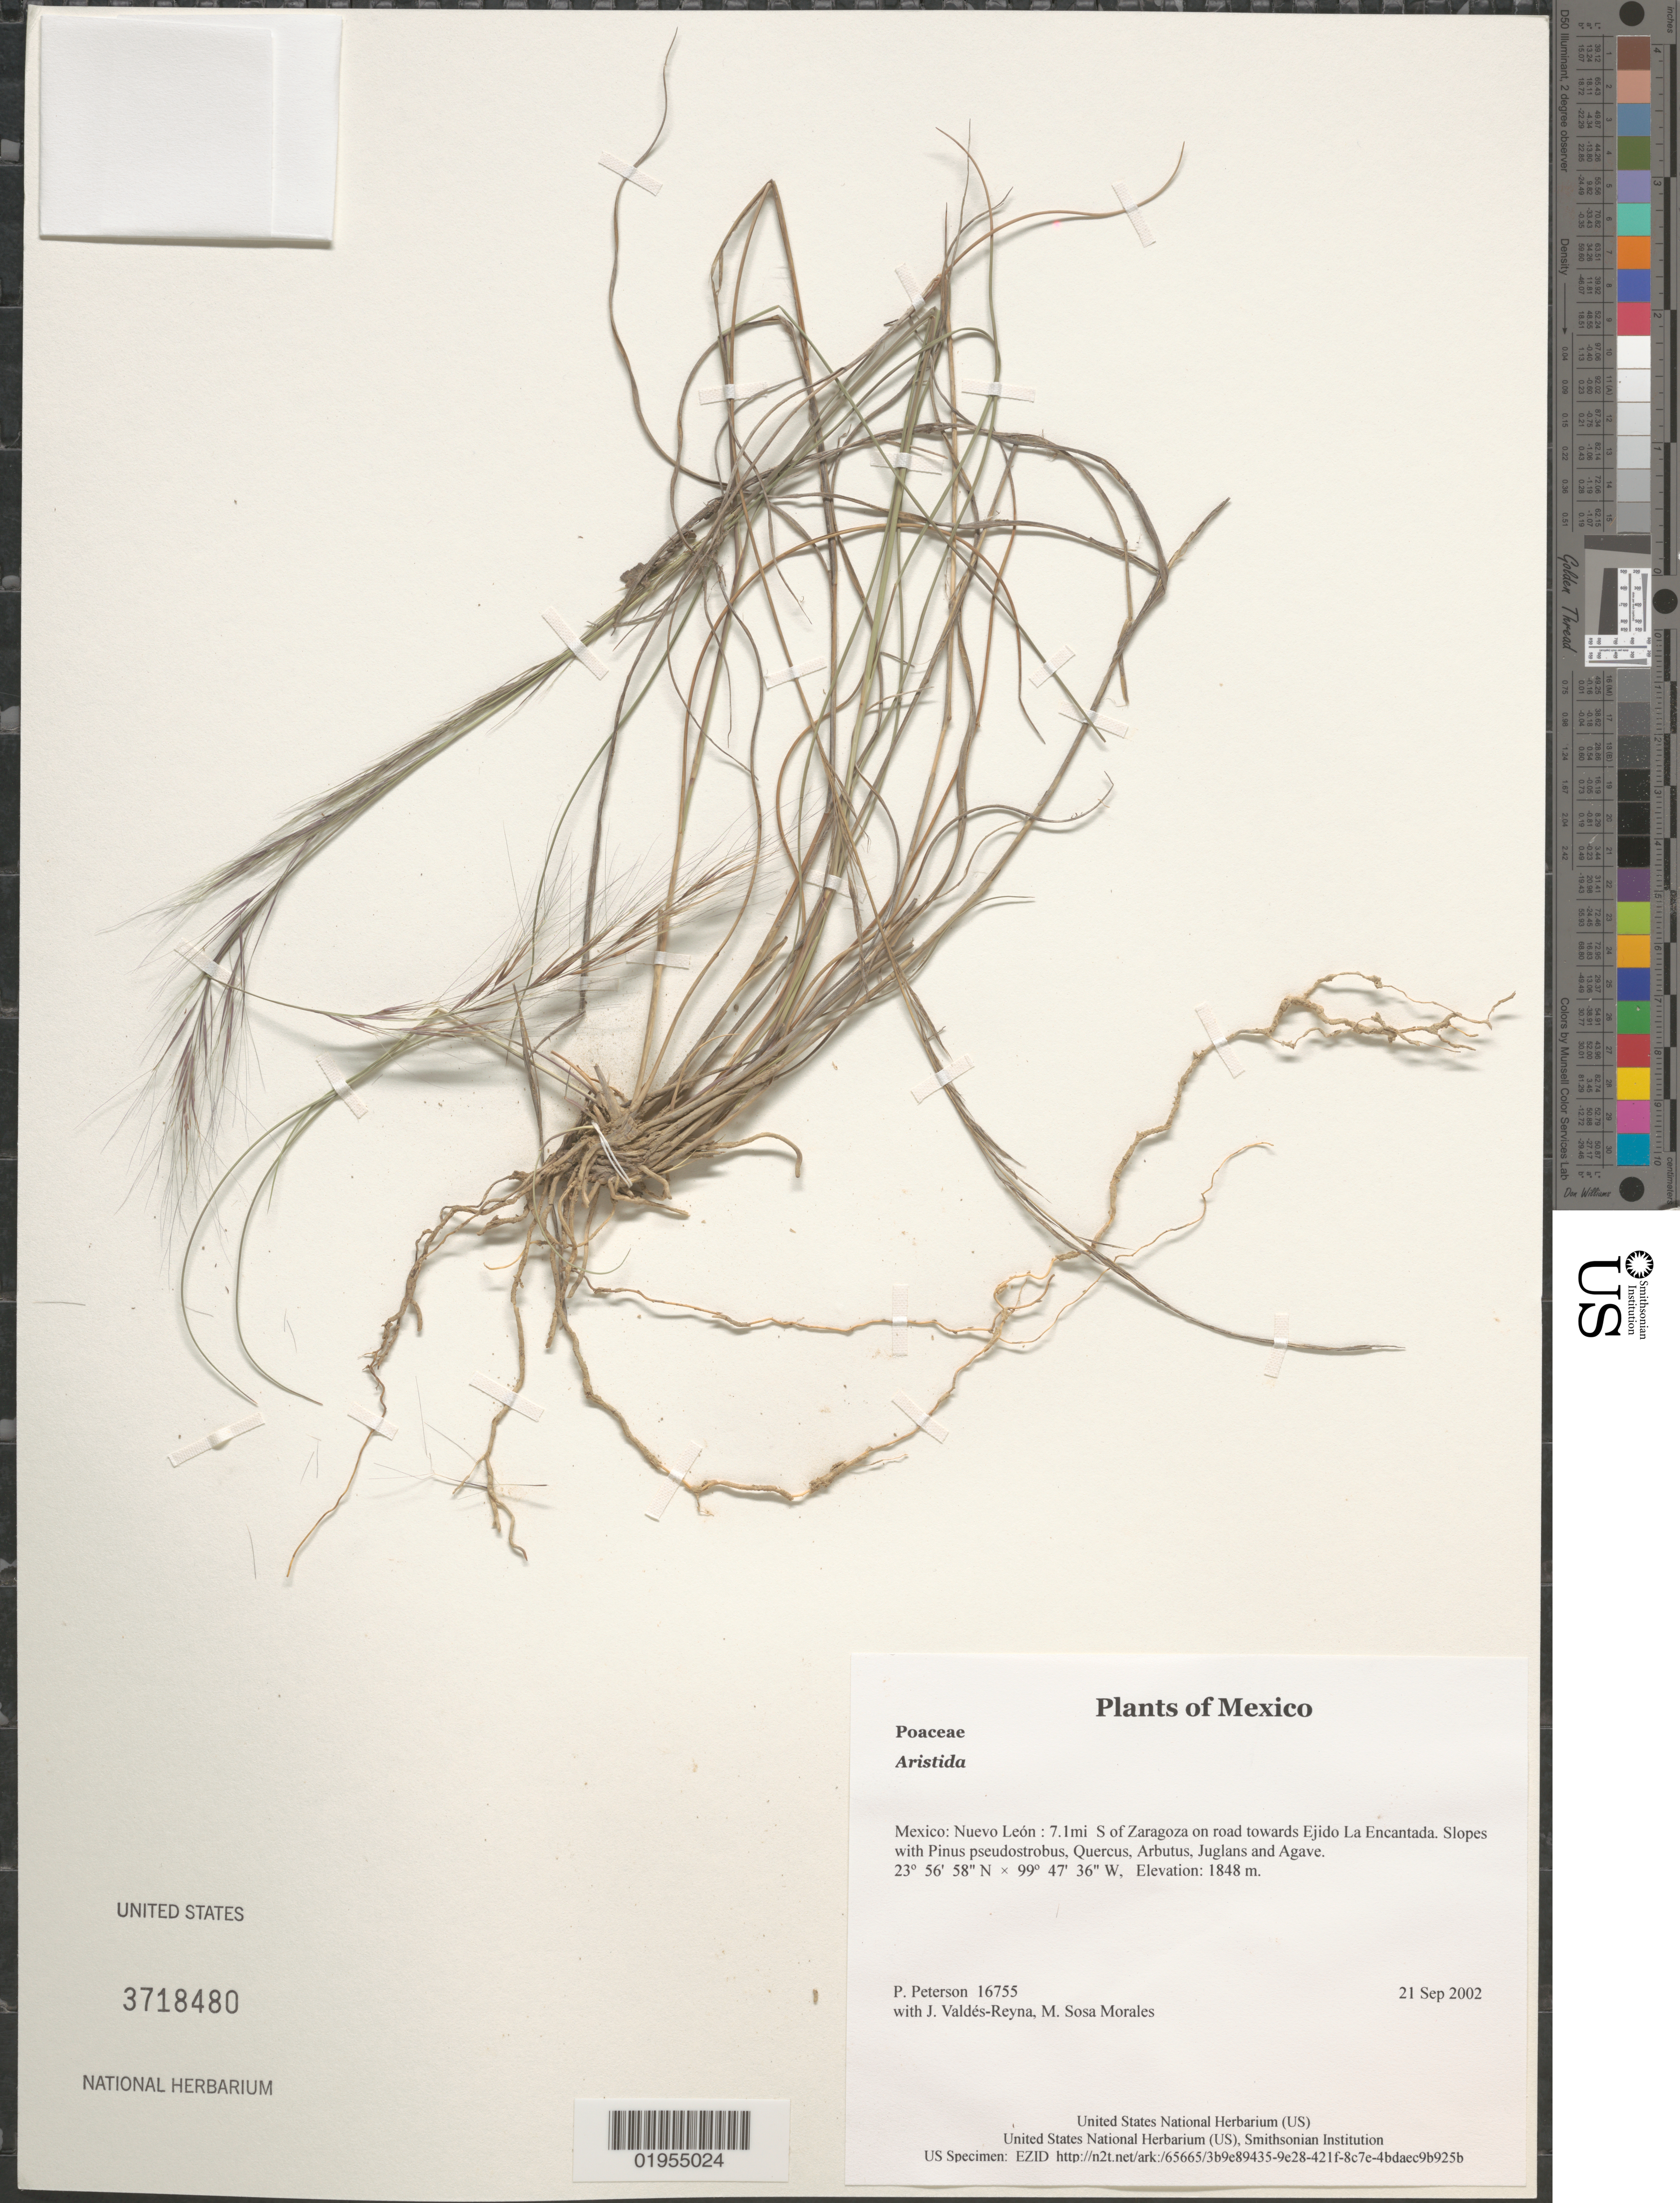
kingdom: Plantae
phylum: Tracheophyta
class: Liliopsida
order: Poales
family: Poaceae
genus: Aristida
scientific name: Aristida sp.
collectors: P. M. Peterson, J. Valdés-Reyna & M. Sosa Morales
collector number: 16755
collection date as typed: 21 Sep 2002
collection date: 2002-09-21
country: Mexico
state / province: Nuevo León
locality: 7.1 mi S of Zaragoza on road towards Ejido La Encantada. Slopes with Pinus pseudostrobus, Quercus, Arbutus, Juglans and Agave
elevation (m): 1848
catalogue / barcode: US 3718480